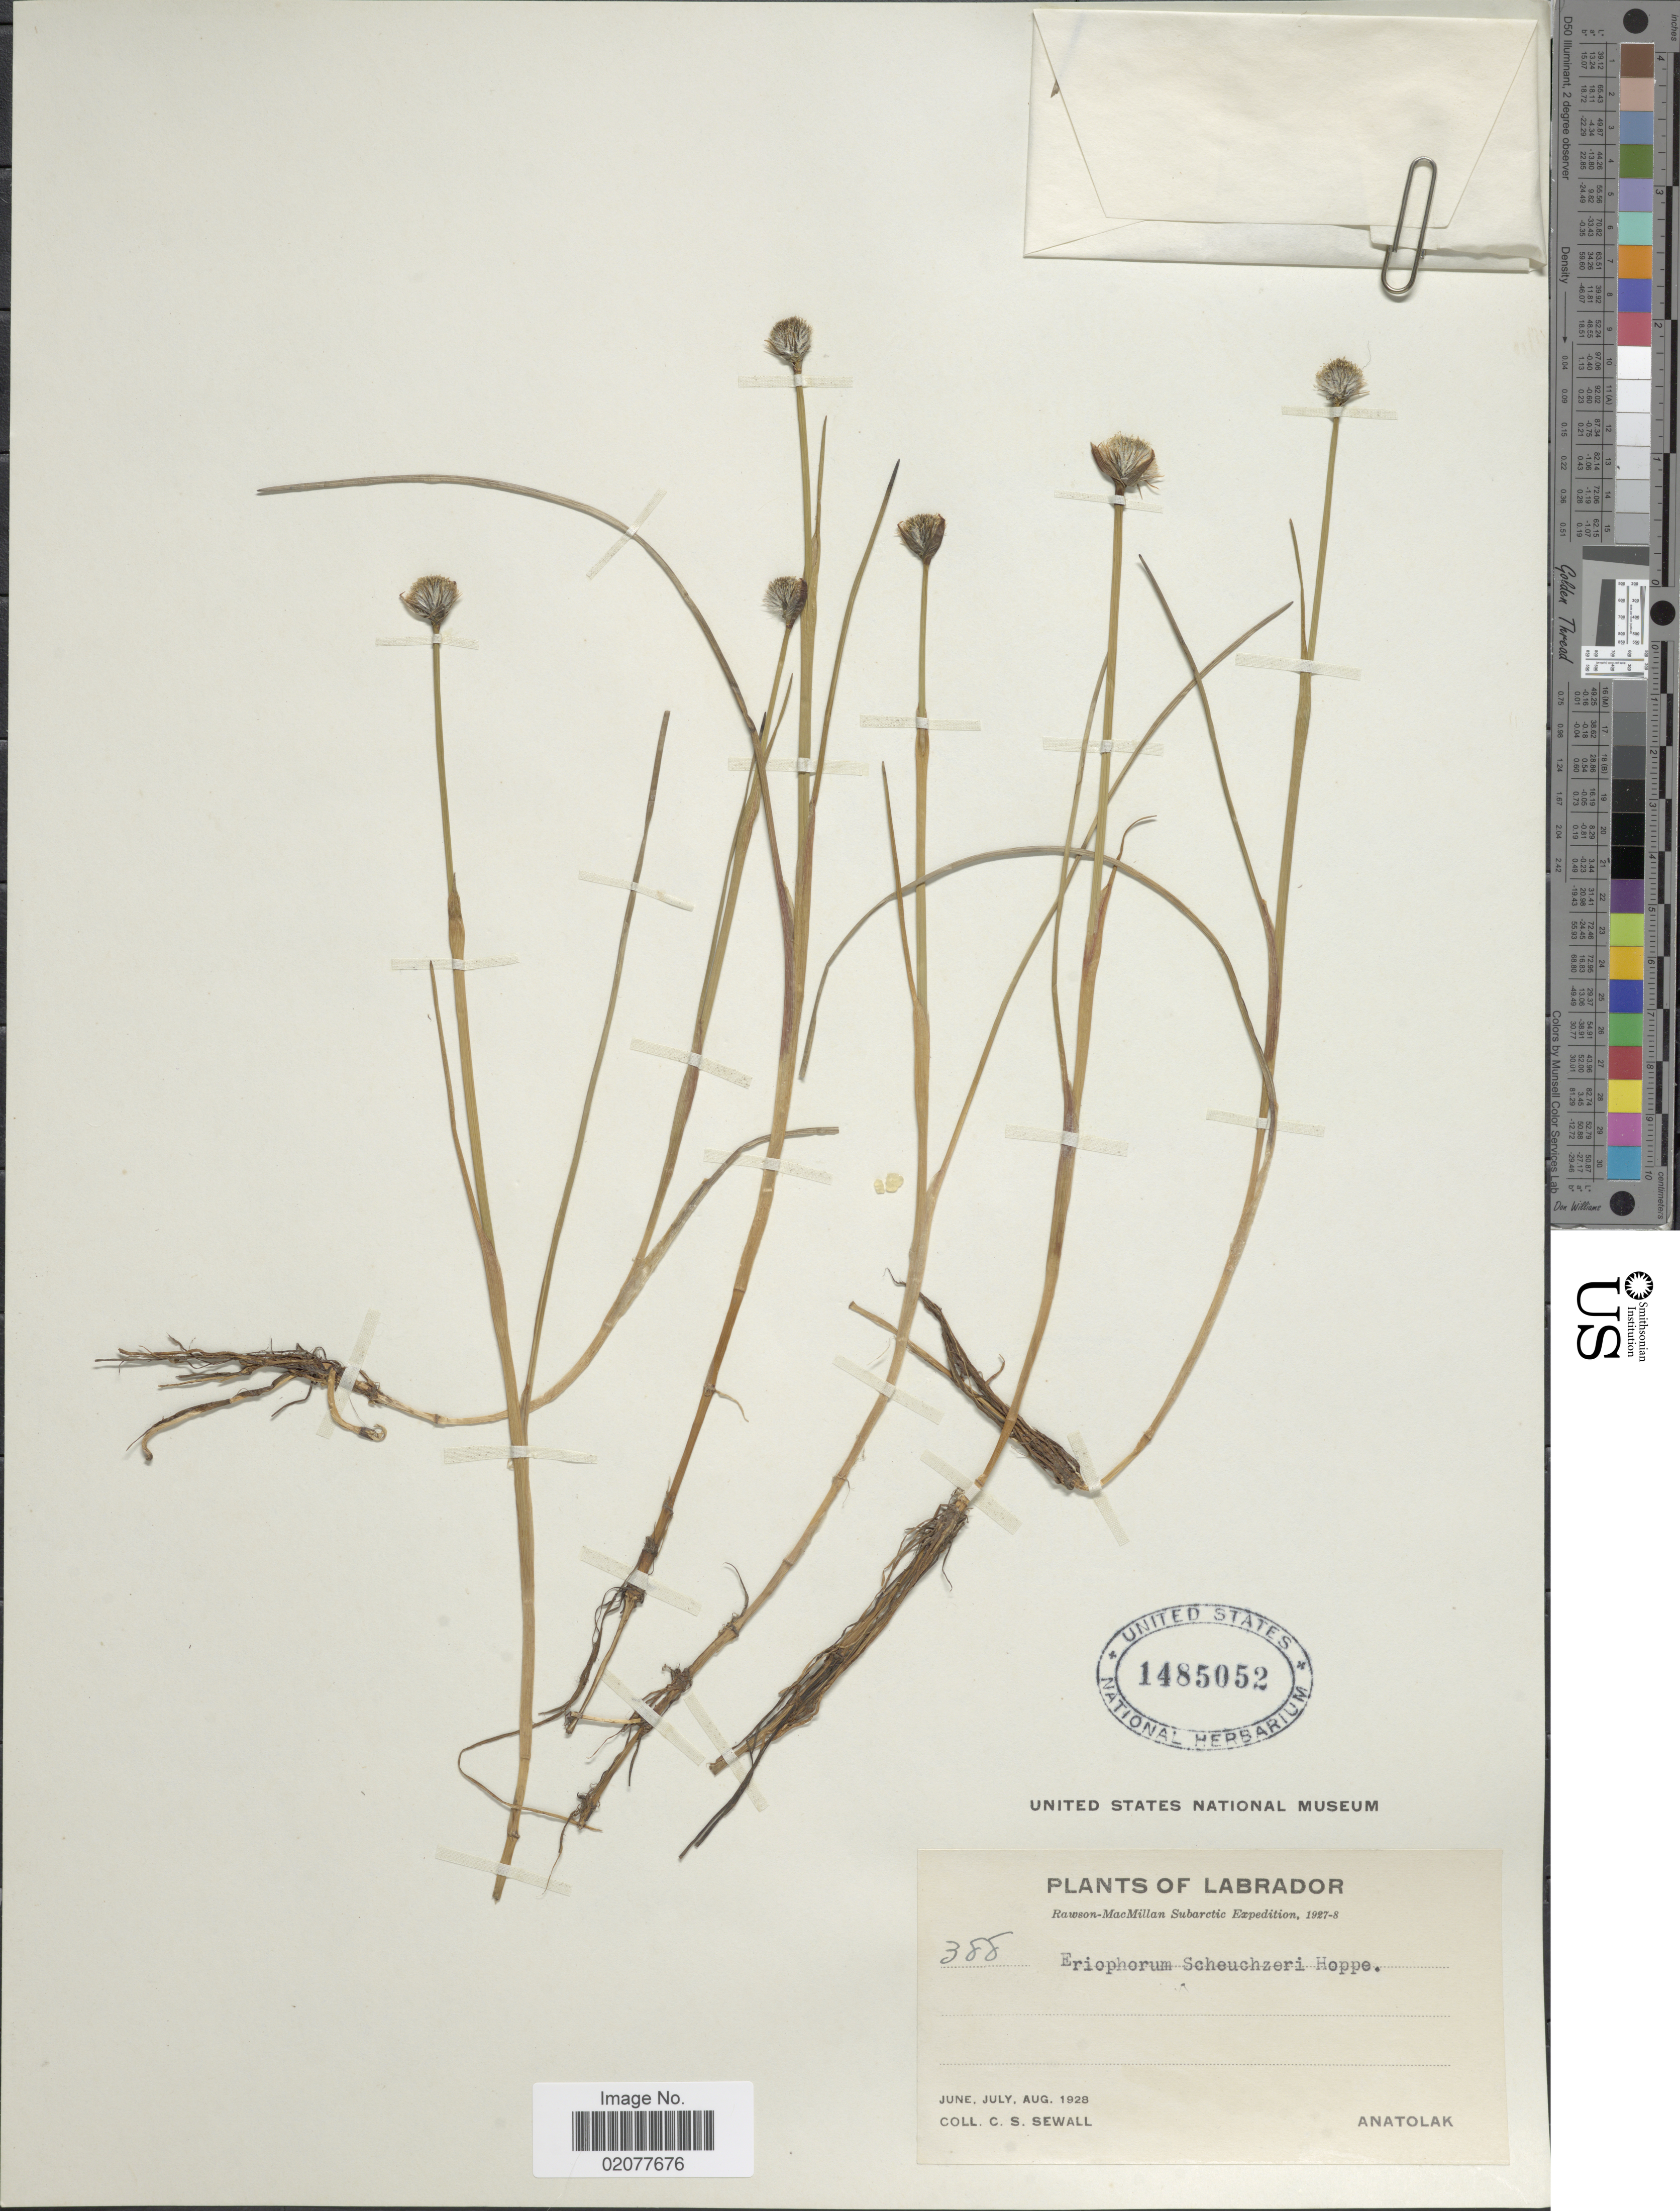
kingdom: Plantae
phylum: Tracheophyta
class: Liliopsida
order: Poales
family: Cyperaceae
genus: Eriophorum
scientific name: Eriophorum scheuchzeri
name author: Hoppe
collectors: C. Sewall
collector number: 388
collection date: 1928-06/1928-08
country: Canada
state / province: Newfoundland and Labrador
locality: Labrador. Anatolak.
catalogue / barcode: US 1485052